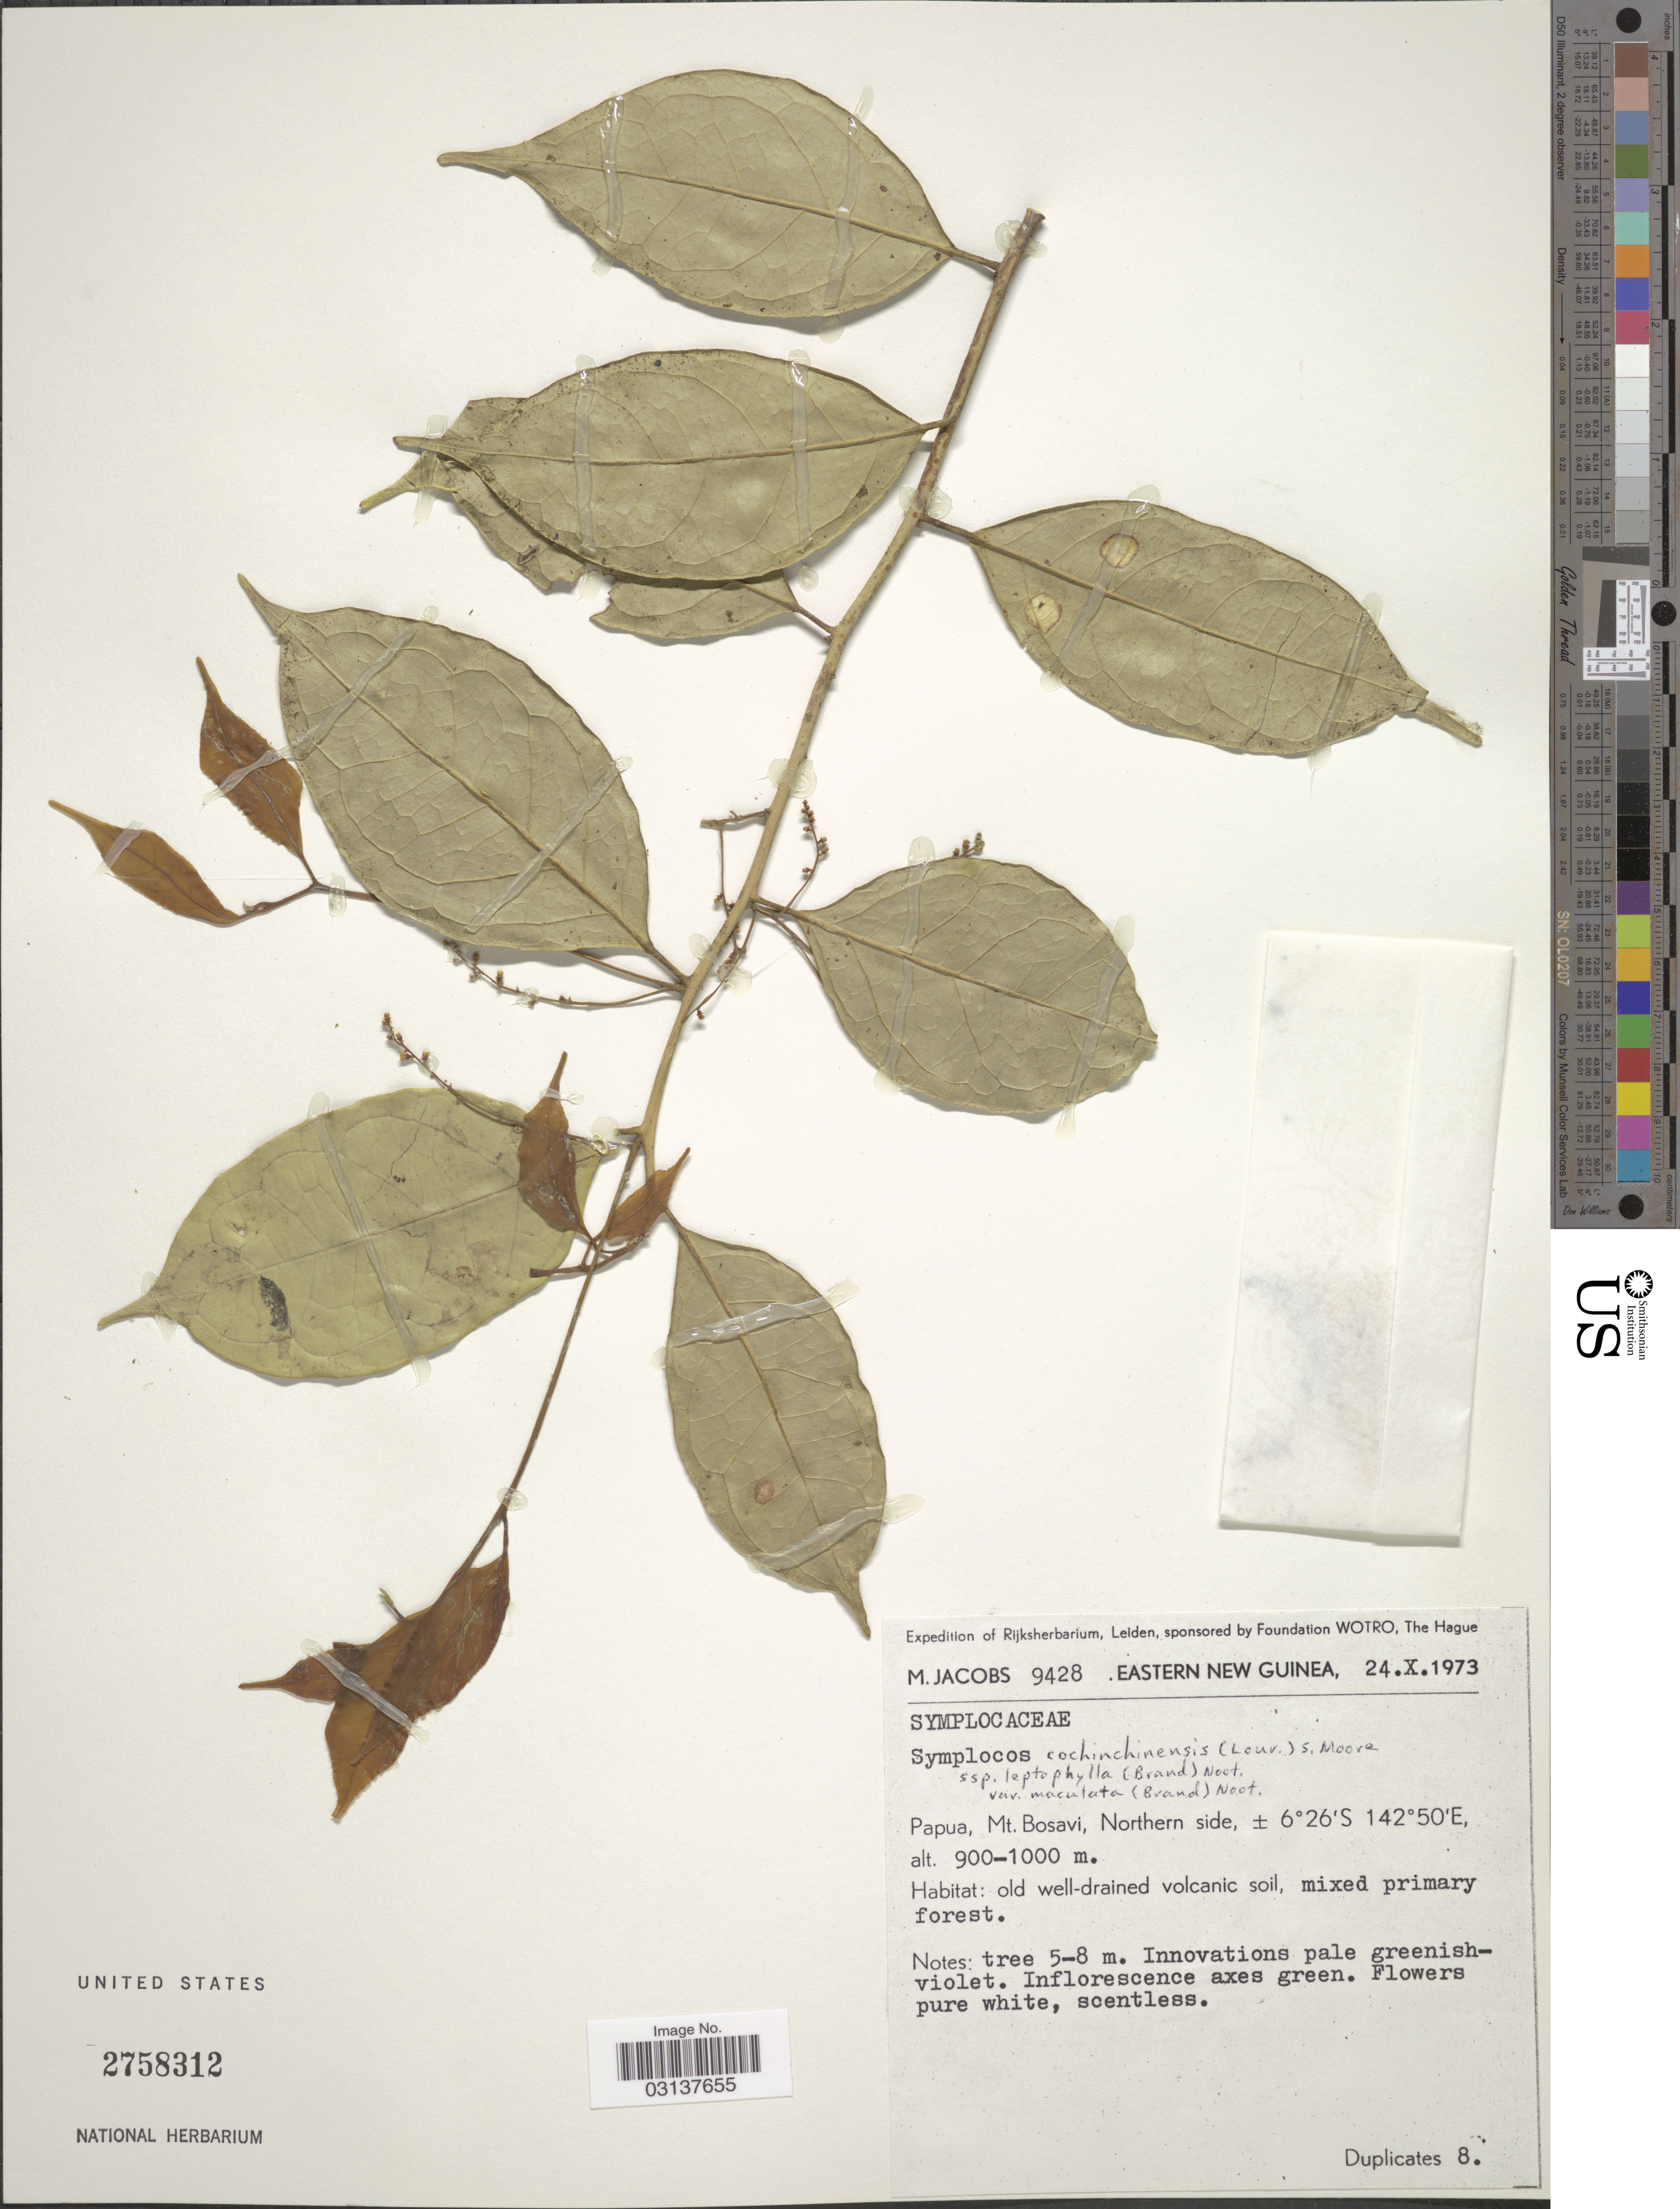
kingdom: Plantae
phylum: Tracheophyta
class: Magnoliopsida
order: Ericales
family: Symplocaceae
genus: Symplocos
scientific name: Symplocos cochinchinensis var. maculata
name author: (Brand) Noot.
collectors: M. Jacobs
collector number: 9428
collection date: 1973-10-24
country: Papua New Guinea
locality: Eastern New Guinea, Papua, Mt. Bosavi, Northern side.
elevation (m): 900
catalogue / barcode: US 2758312